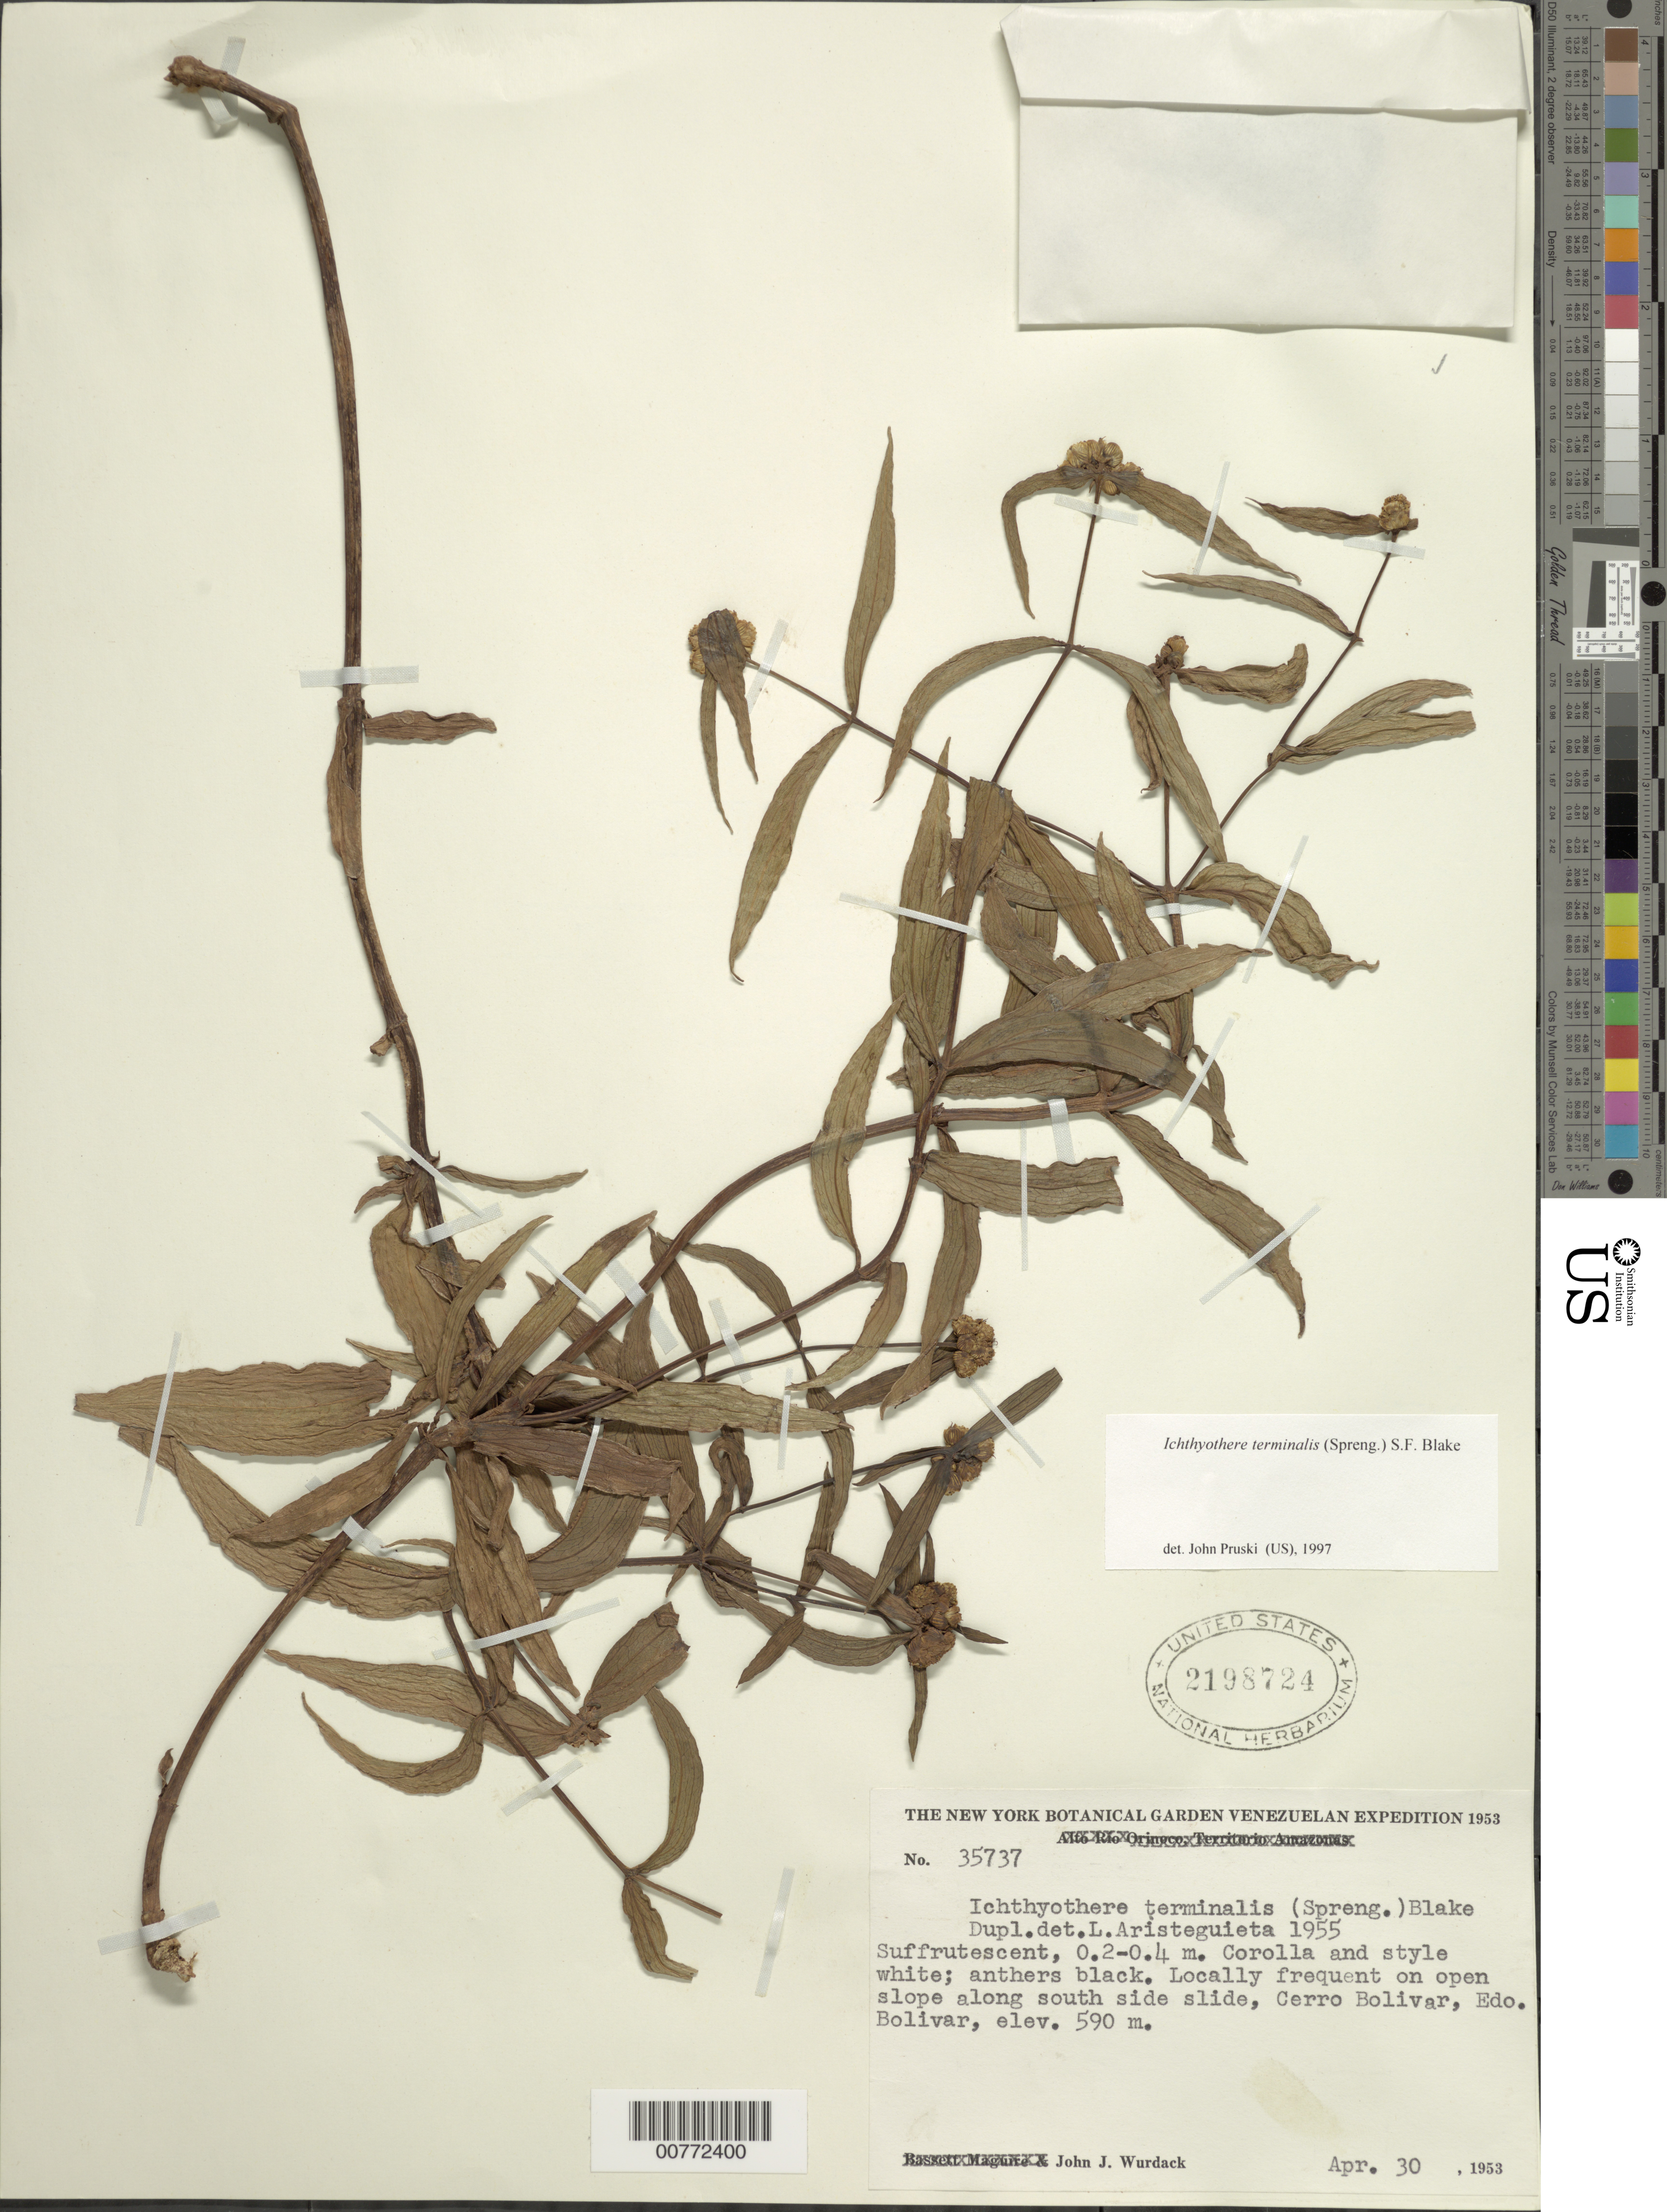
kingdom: Plantae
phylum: Tracheophyta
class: Magnoliopsida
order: Asterales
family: Asteraceae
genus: Ichthyothere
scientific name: Ichthyothere terminalis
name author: (Spreng.) S.F. Blake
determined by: Aristeguieta, L.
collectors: J. J. Wurdack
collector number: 35737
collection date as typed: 30-Apr-53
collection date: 1953-04-30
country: Venezuela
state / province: Bolívar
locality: Cerro Bolívar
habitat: Savanna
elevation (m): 590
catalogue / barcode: US 2198724